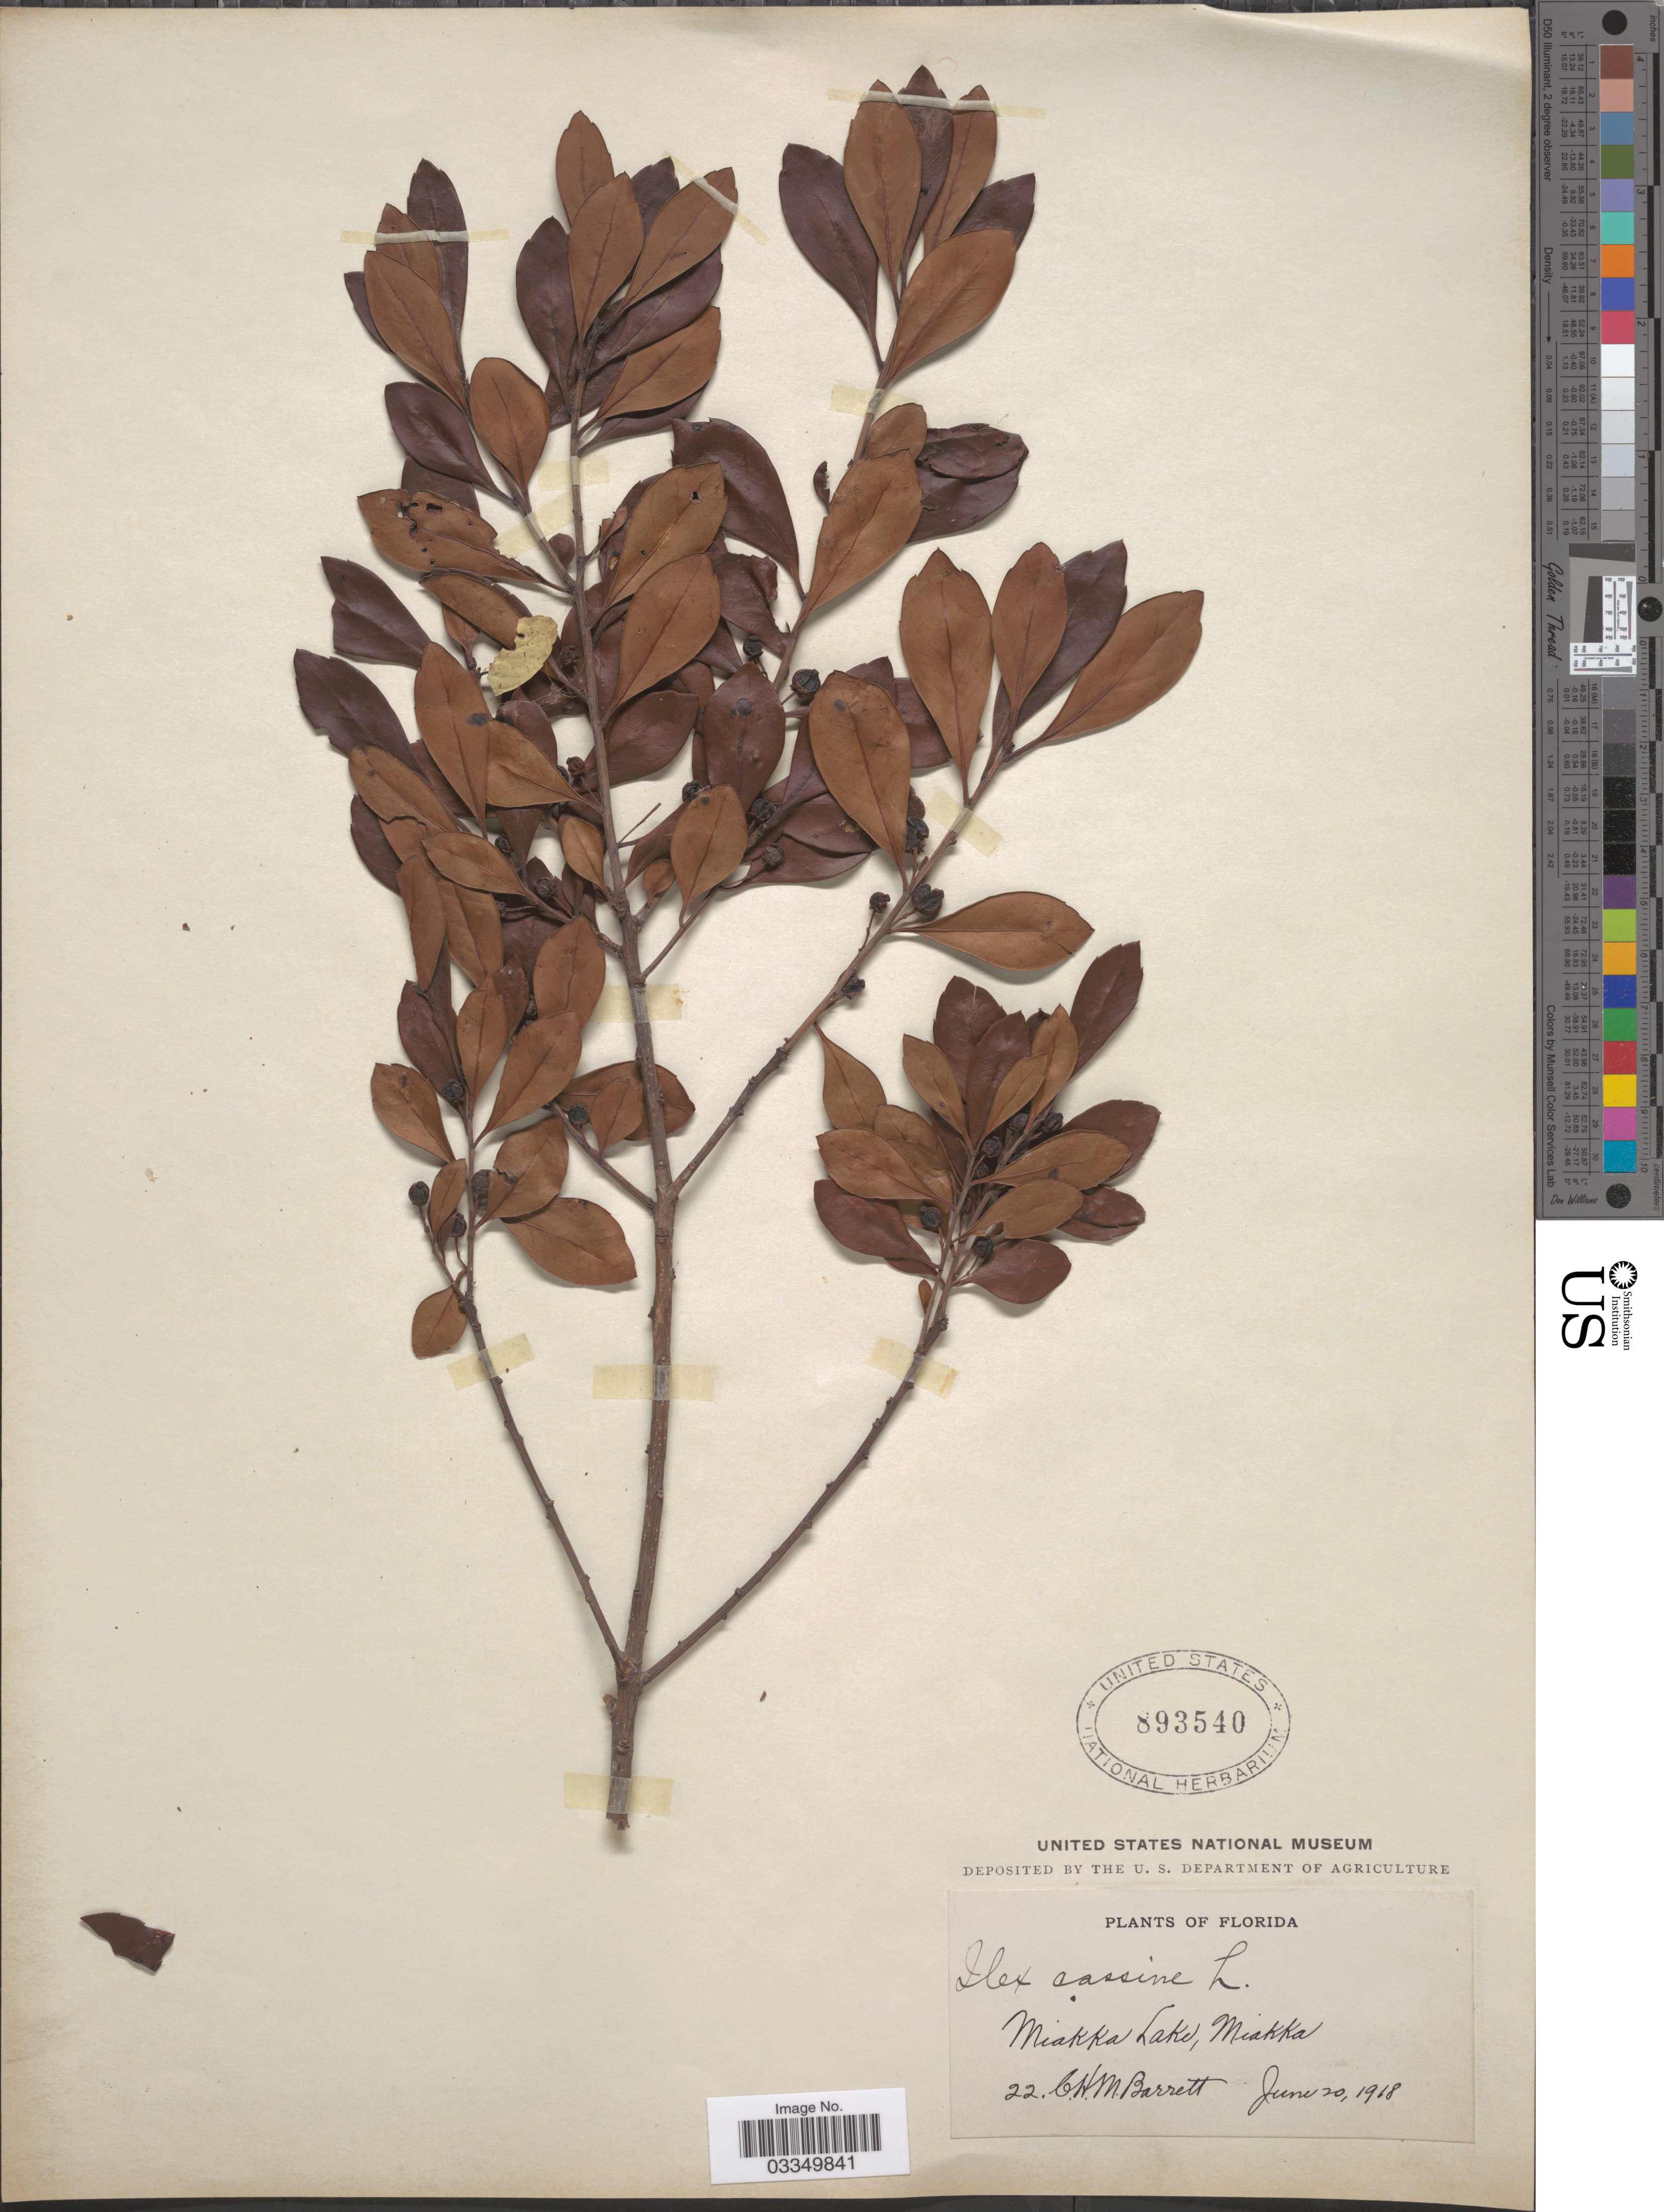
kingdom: Plantae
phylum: Tracheophyta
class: Magnoliopsida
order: Aquifoliales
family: Aquifoliaceae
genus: Ilex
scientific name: Ilex glabra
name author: (L.) A. Gray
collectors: C. Barrett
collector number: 22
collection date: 1918-06-20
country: United States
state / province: Florida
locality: Miakka Lake, Miakka.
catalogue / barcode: US 893540